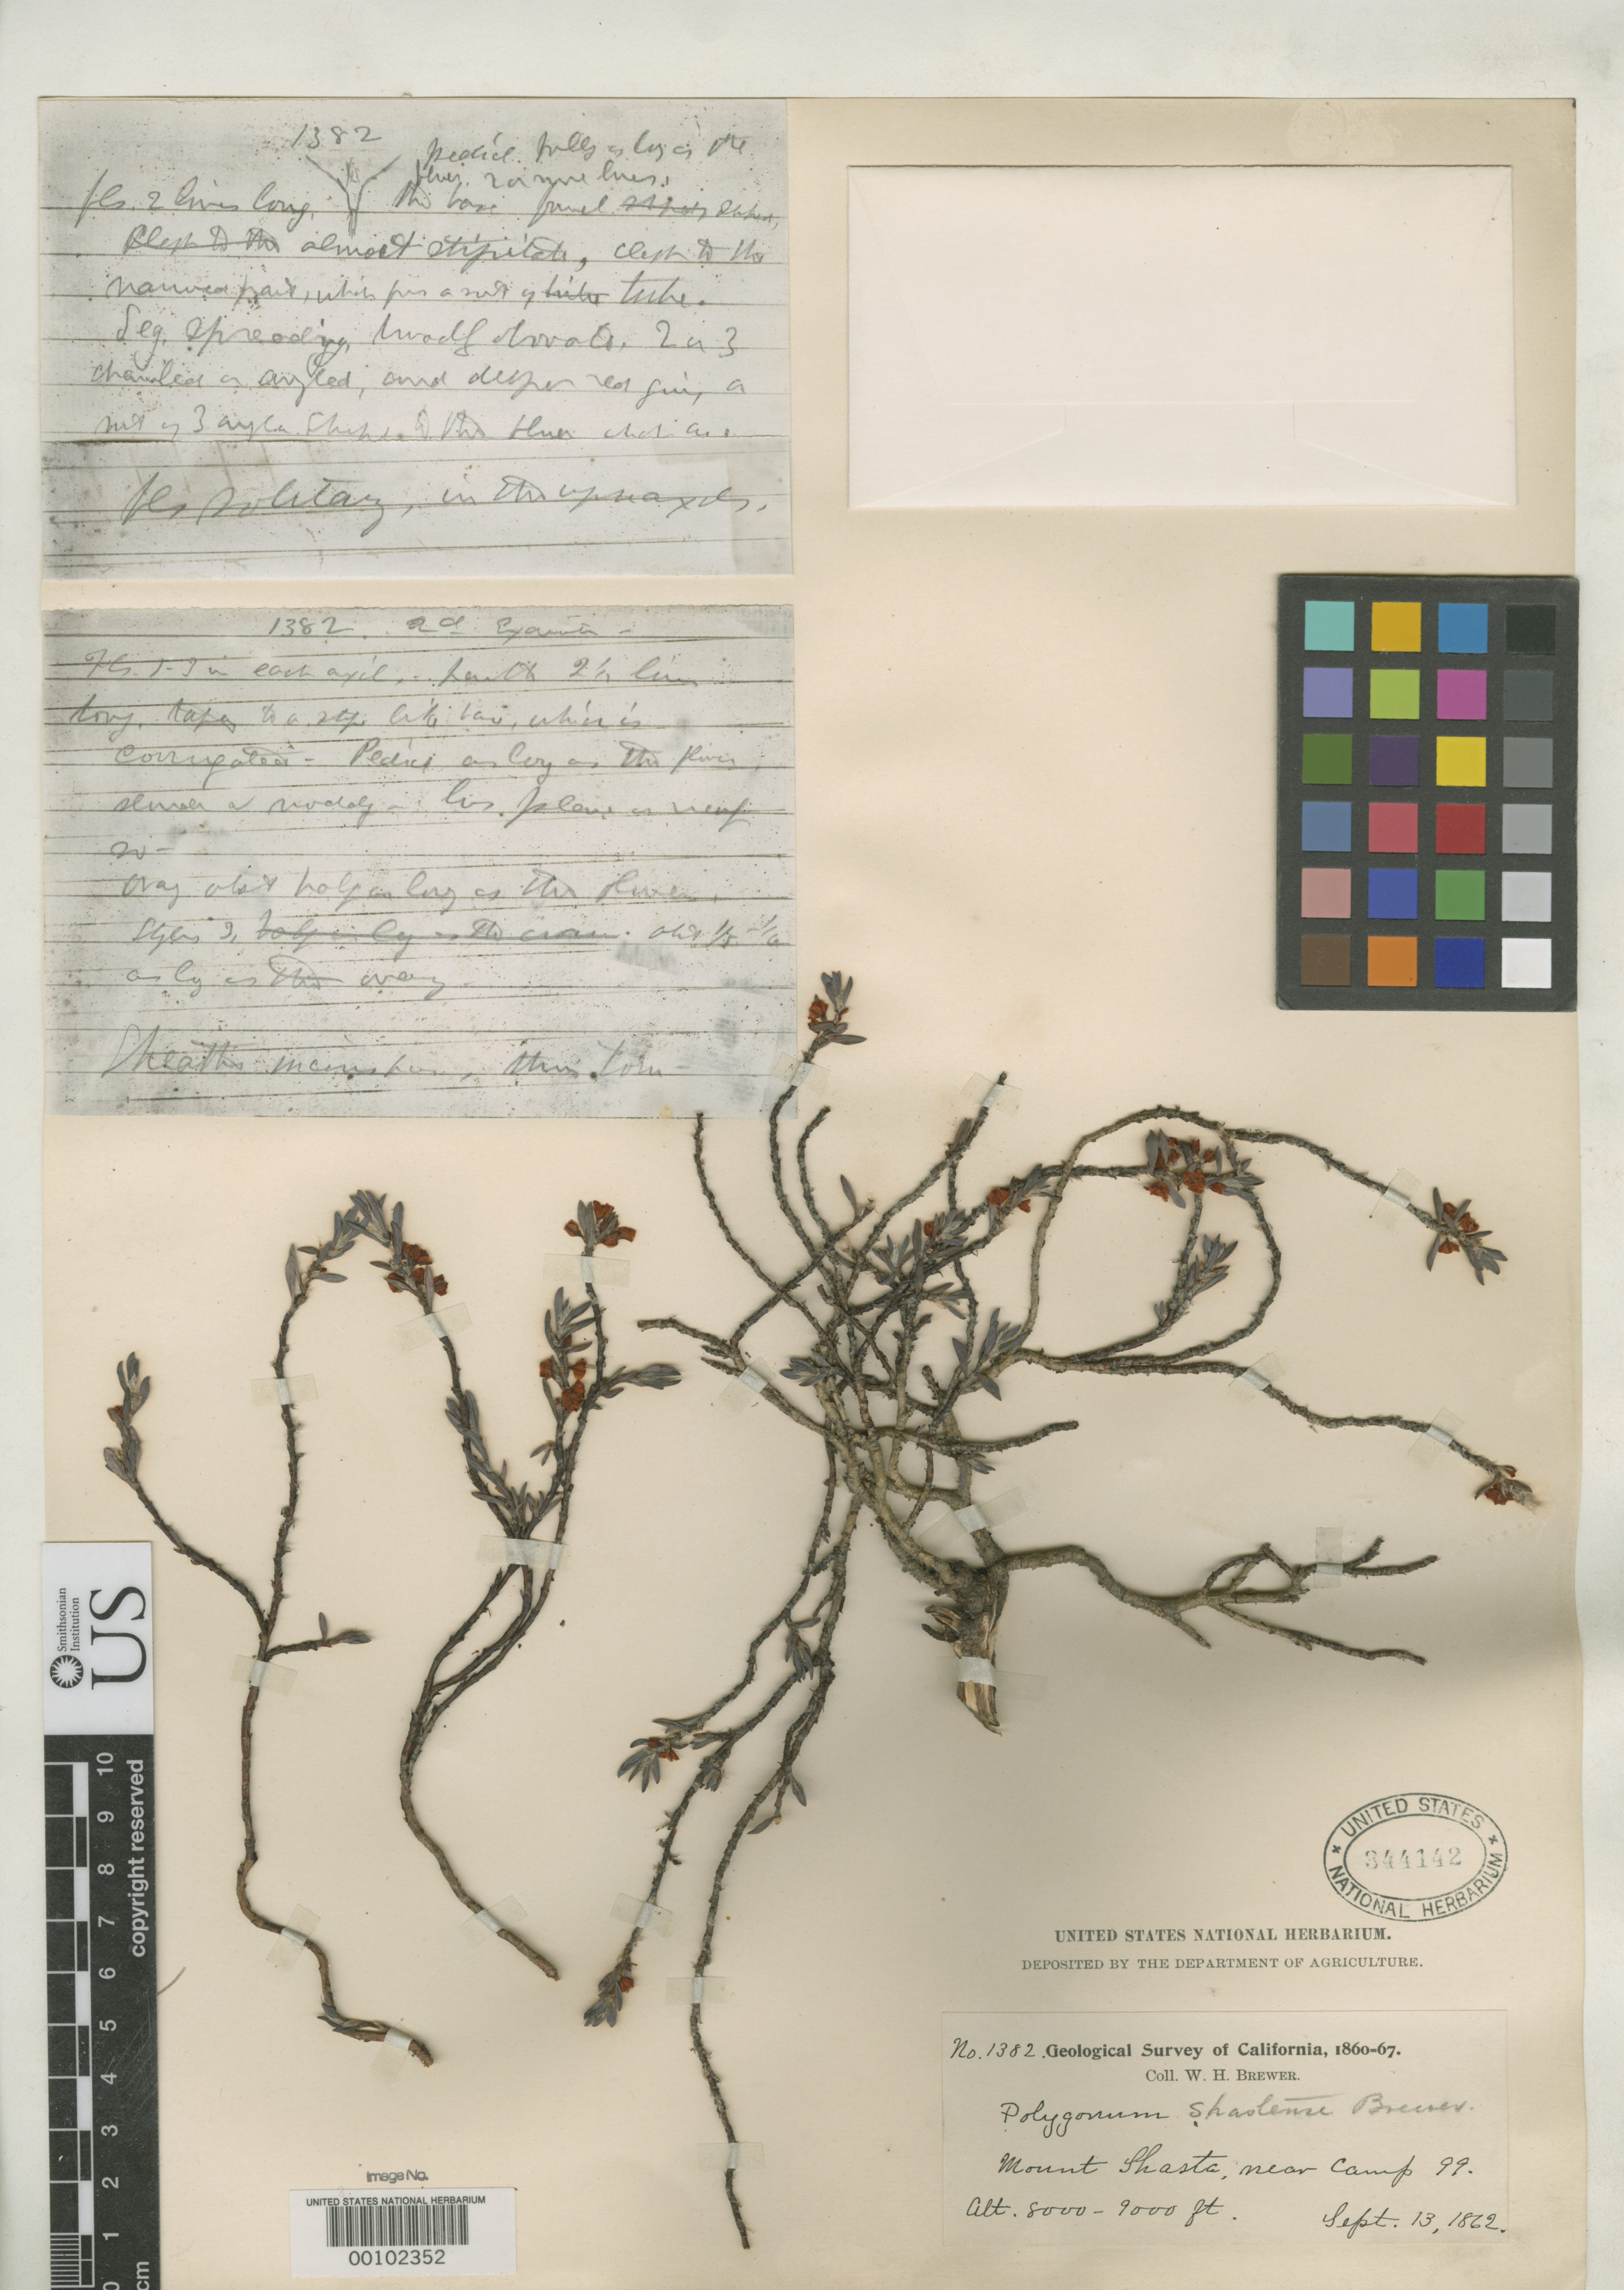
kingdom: Plantae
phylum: Tracheophyta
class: Magnoliopsida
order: Caryophyllales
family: Polygonaceae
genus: Polygonum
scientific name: Polygonum shastense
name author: W.H. Brewer ex A. Gray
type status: Isotype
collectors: W. H. Brewer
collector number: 1382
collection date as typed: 13 Sep 1862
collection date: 1862-09-13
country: United States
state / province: California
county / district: Siskiyou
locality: Mt. Shasta, near camp 99.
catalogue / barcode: US 344142